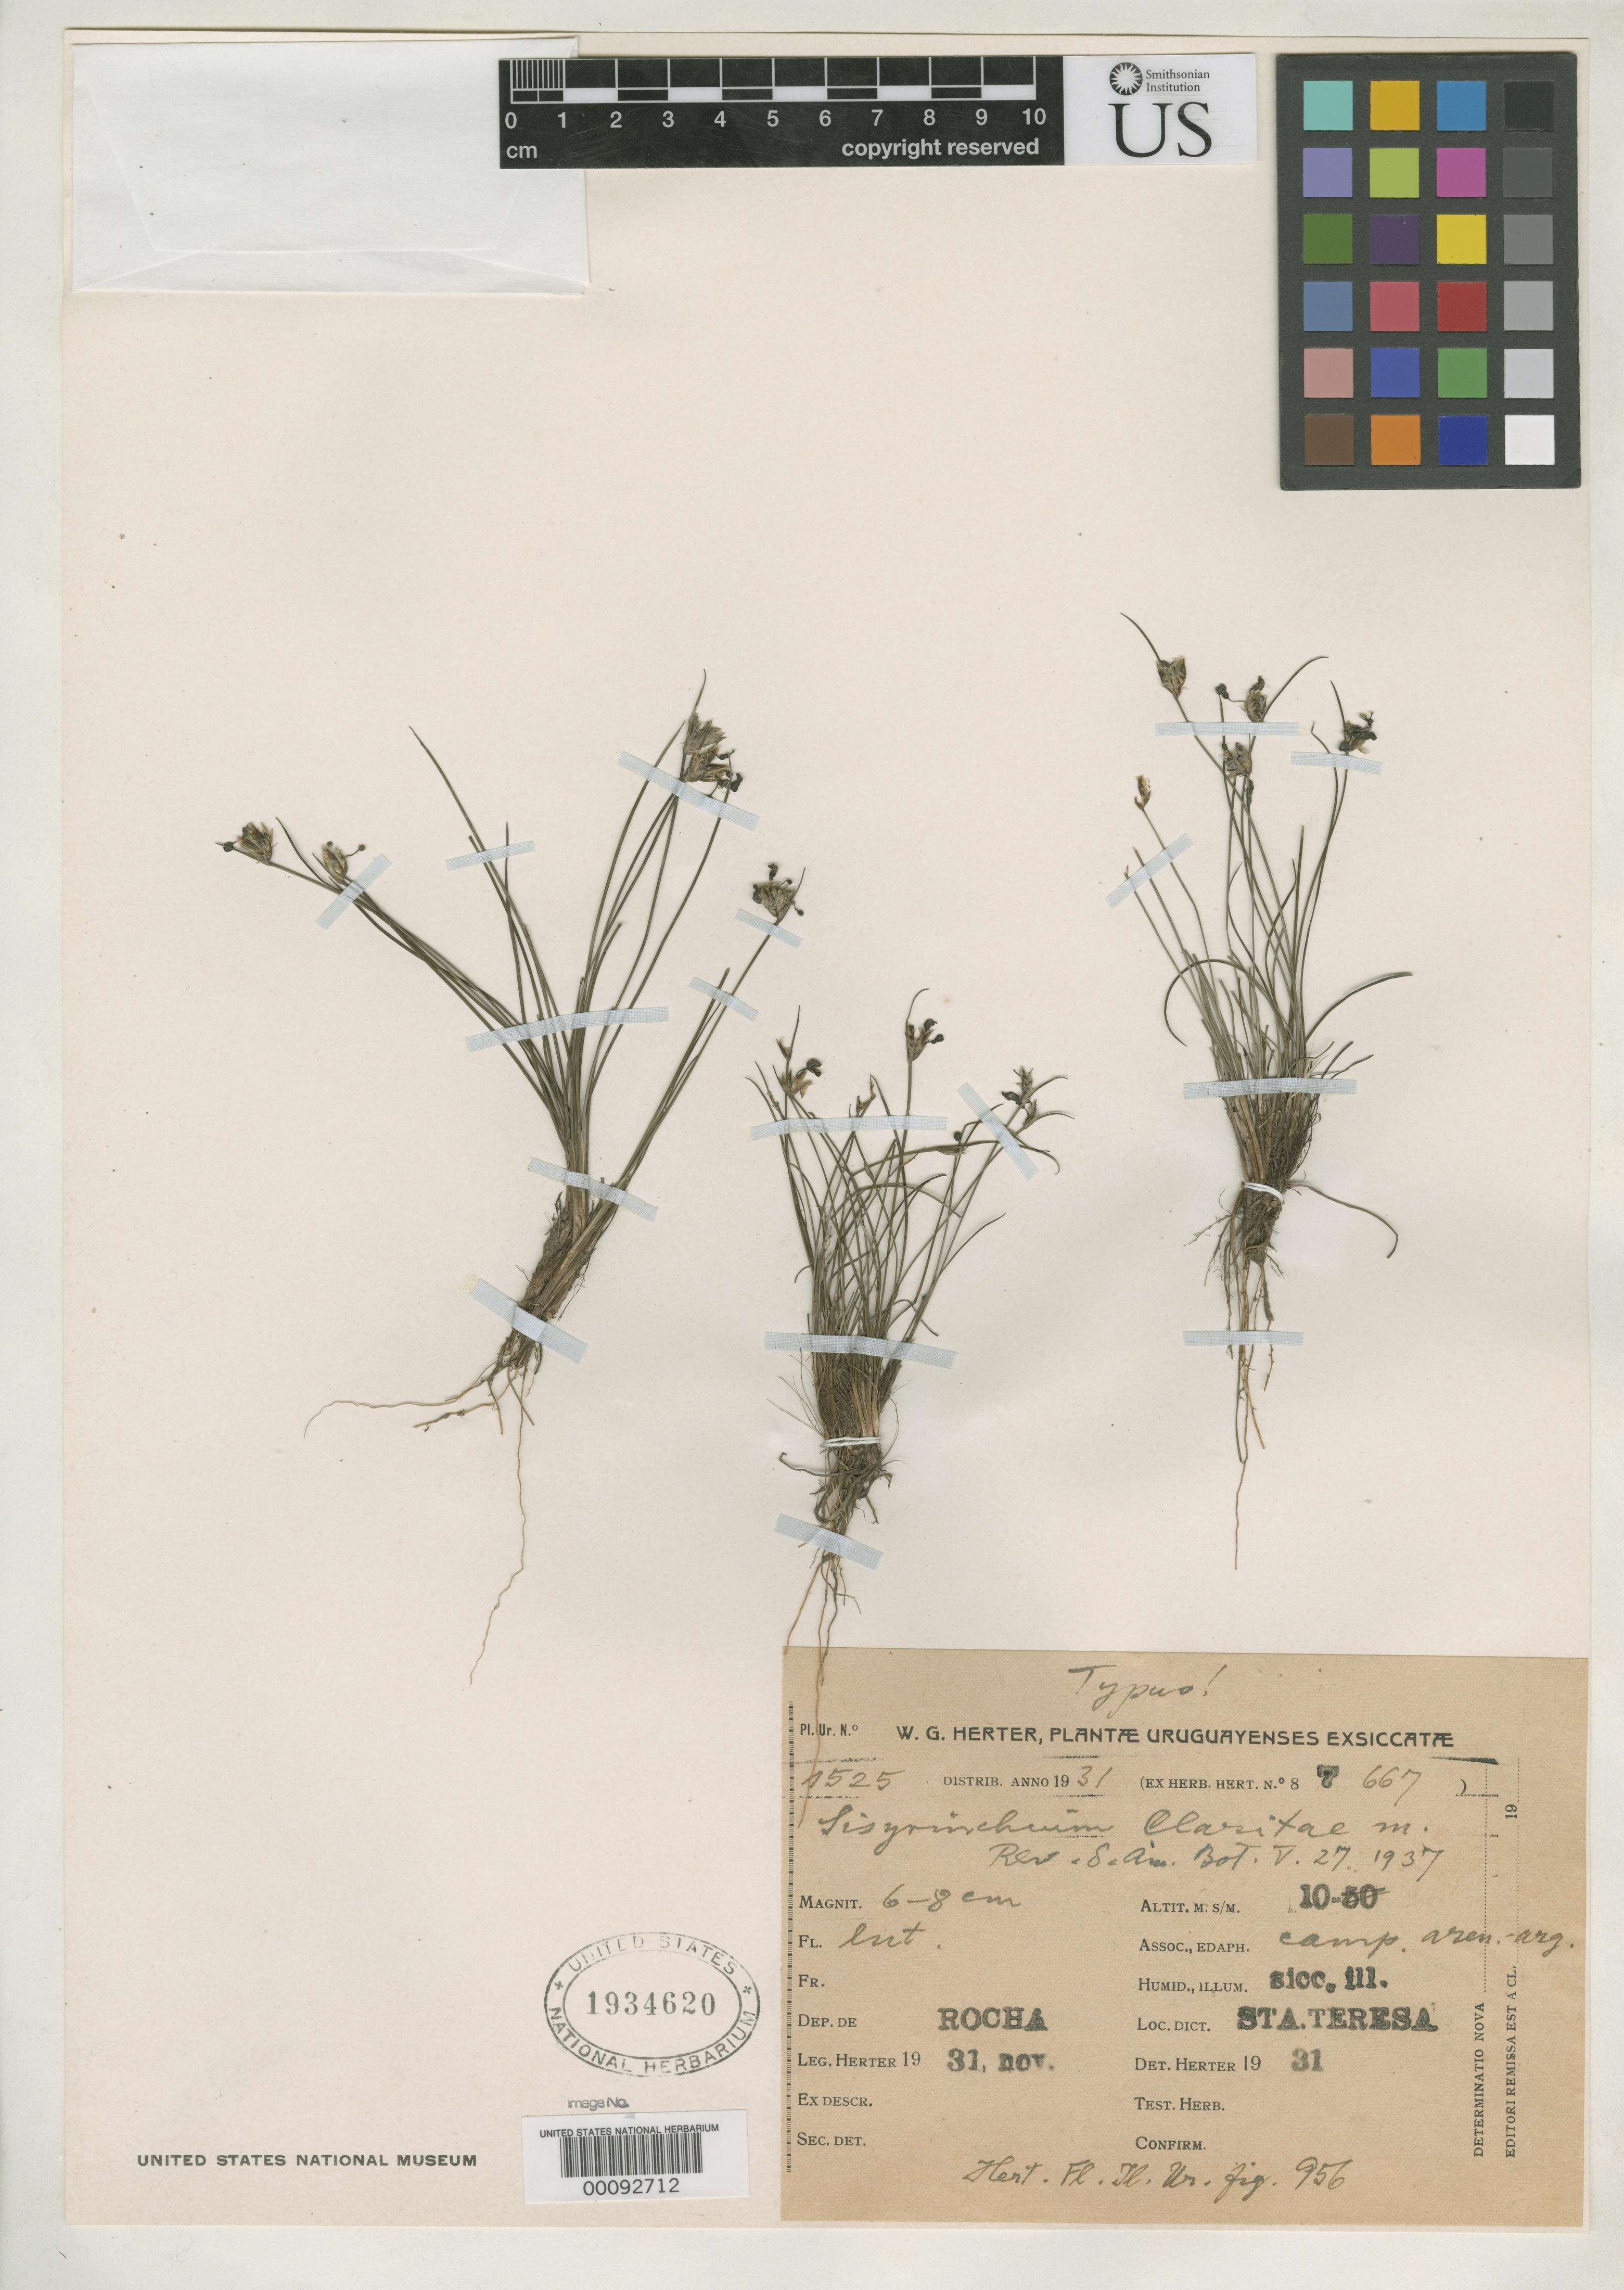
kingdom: Plantae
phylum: Tracheophyta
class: Liliopsida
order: Asparagales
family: Iridaceae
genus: Sisyrinchium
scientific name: Sisyrinchium claritae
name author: Herter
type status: Type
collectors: W. G. Herter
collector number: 1525-667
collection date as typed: Nov 1931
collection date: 1931-11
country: Uruguay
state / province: Rocha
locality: Santa Teresa.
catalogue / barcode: US 1934620